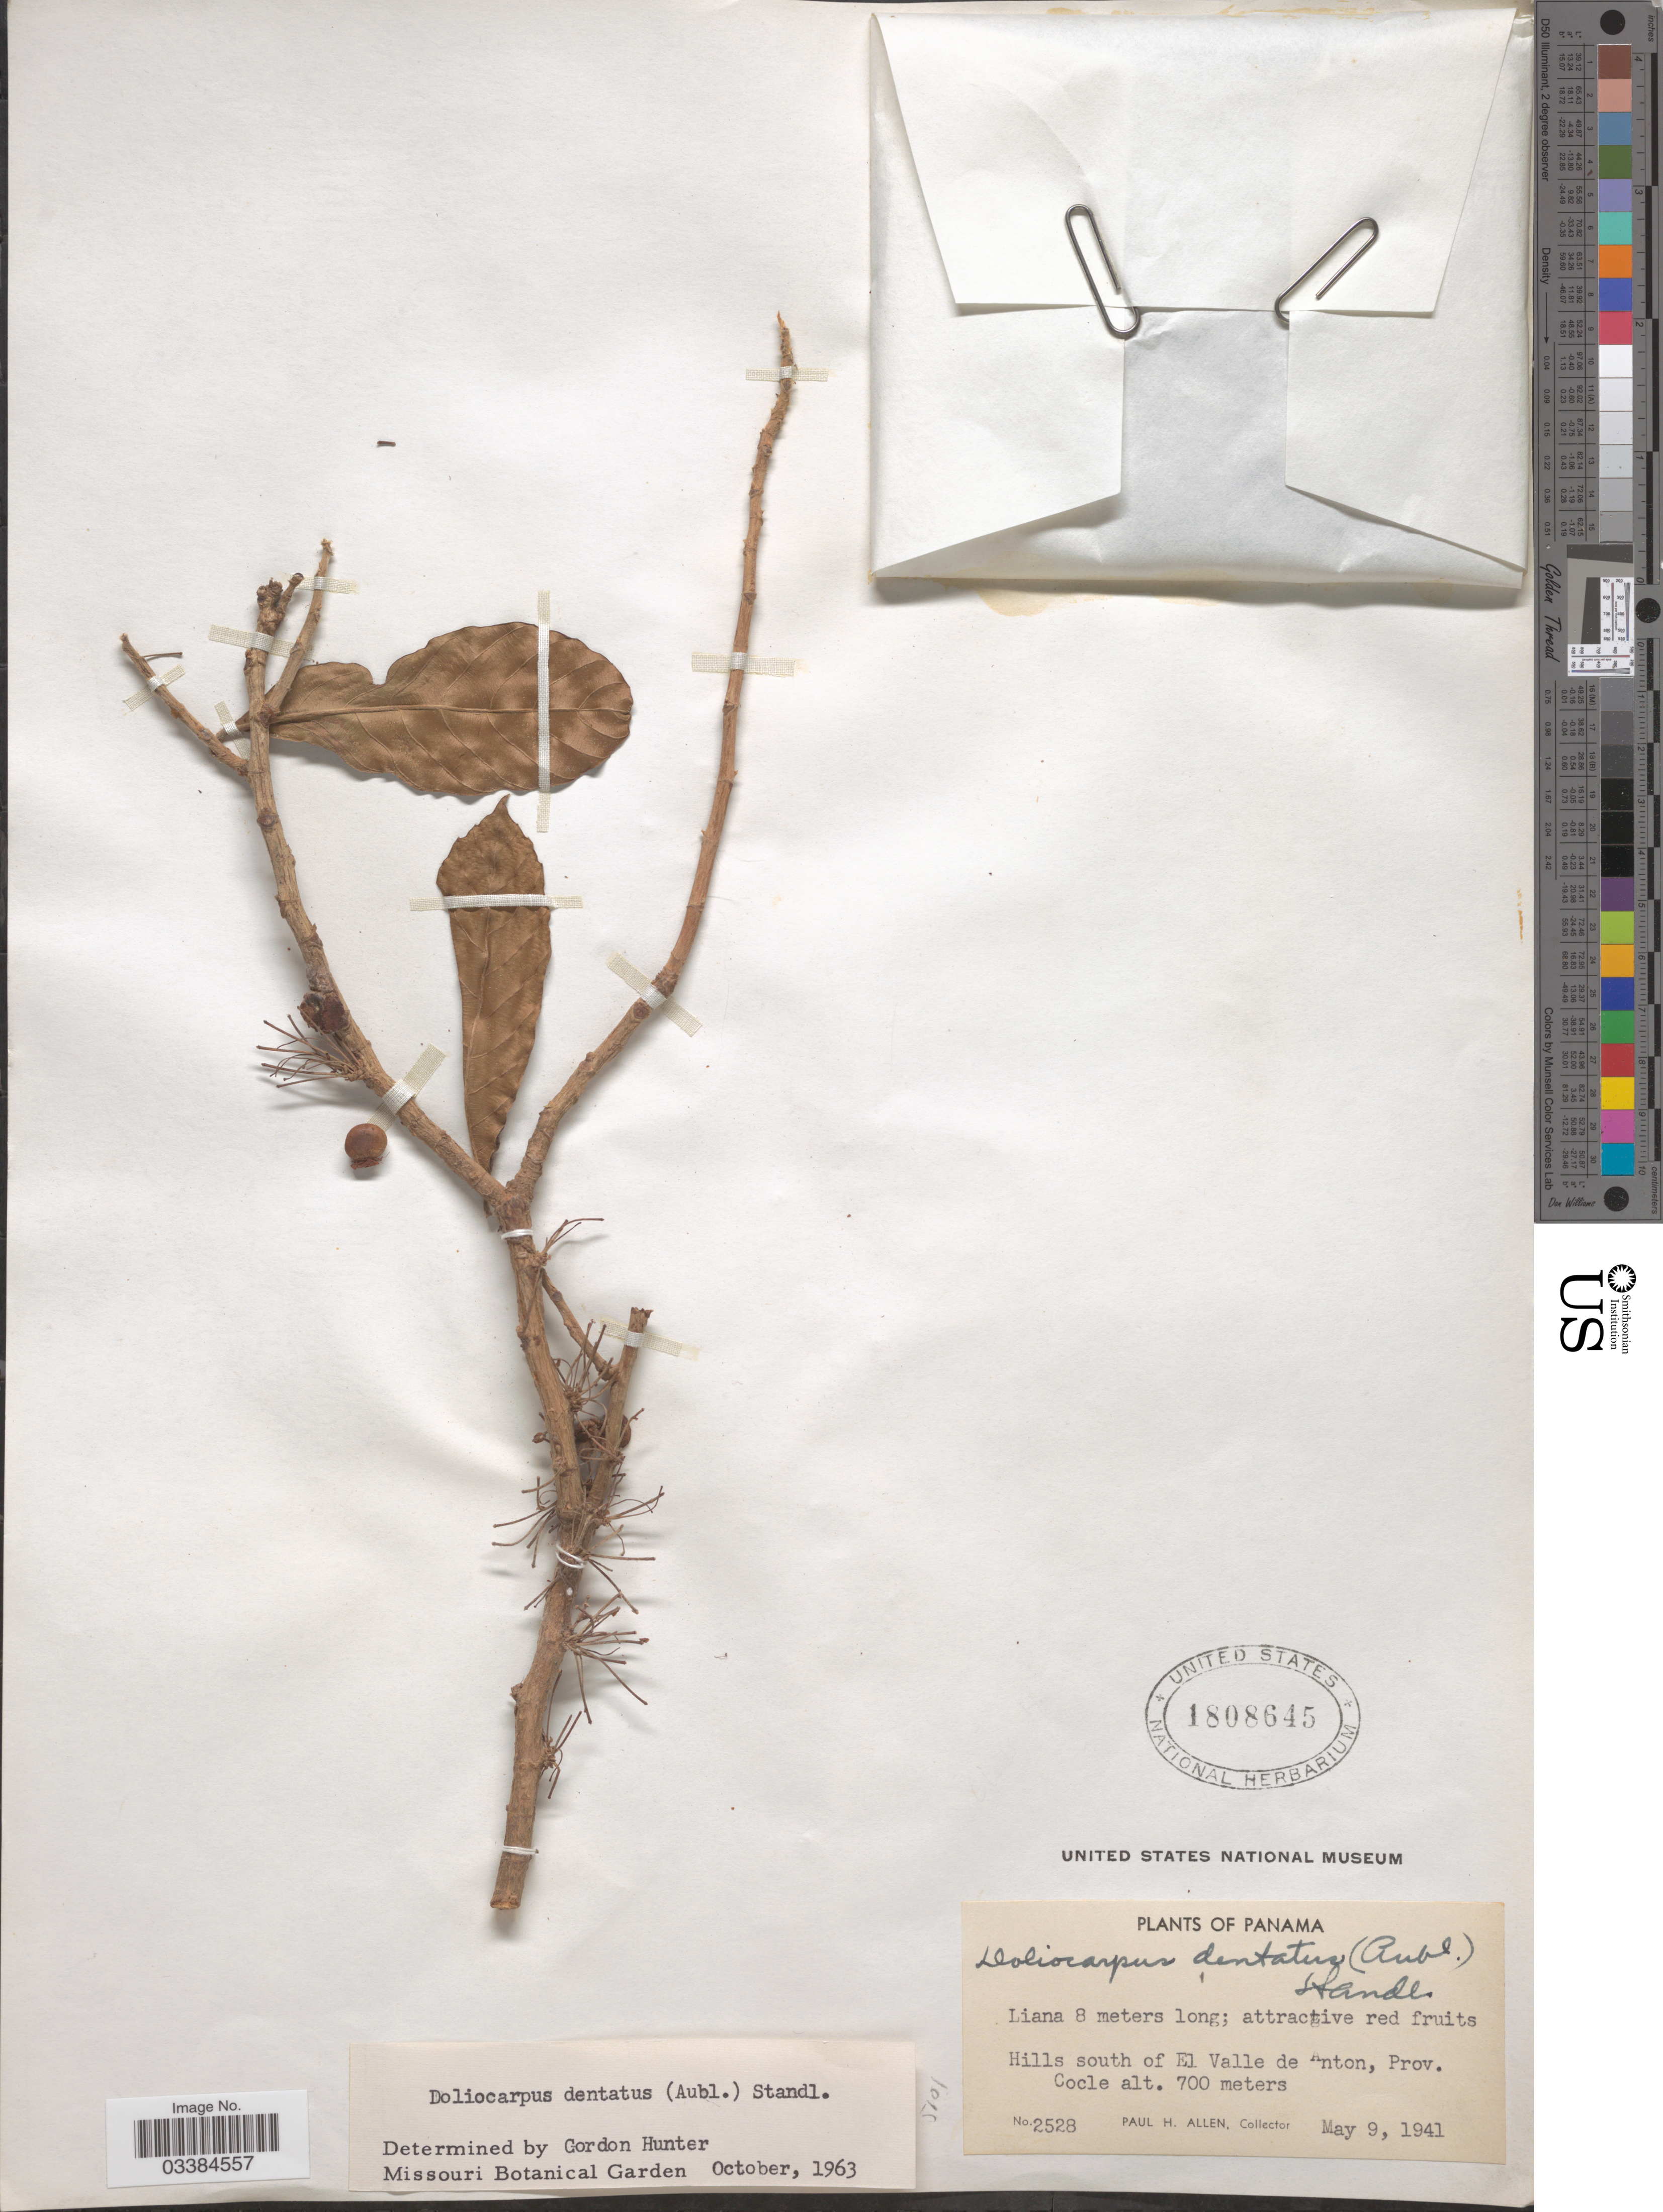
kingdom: Plantae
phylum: Tracheophyta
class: Magnoliopsida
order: Dilleniales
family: Dilleniaceae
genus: Doliocarpus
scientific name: Doliocarpus dentatus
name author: (Aubl.) Standl.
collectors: P. H. Allen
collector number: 2528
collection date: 1941-05-09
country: Panama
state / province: Coclé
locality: Hills south of El Valle de Anton.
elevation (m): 700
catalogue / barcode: US 1808645